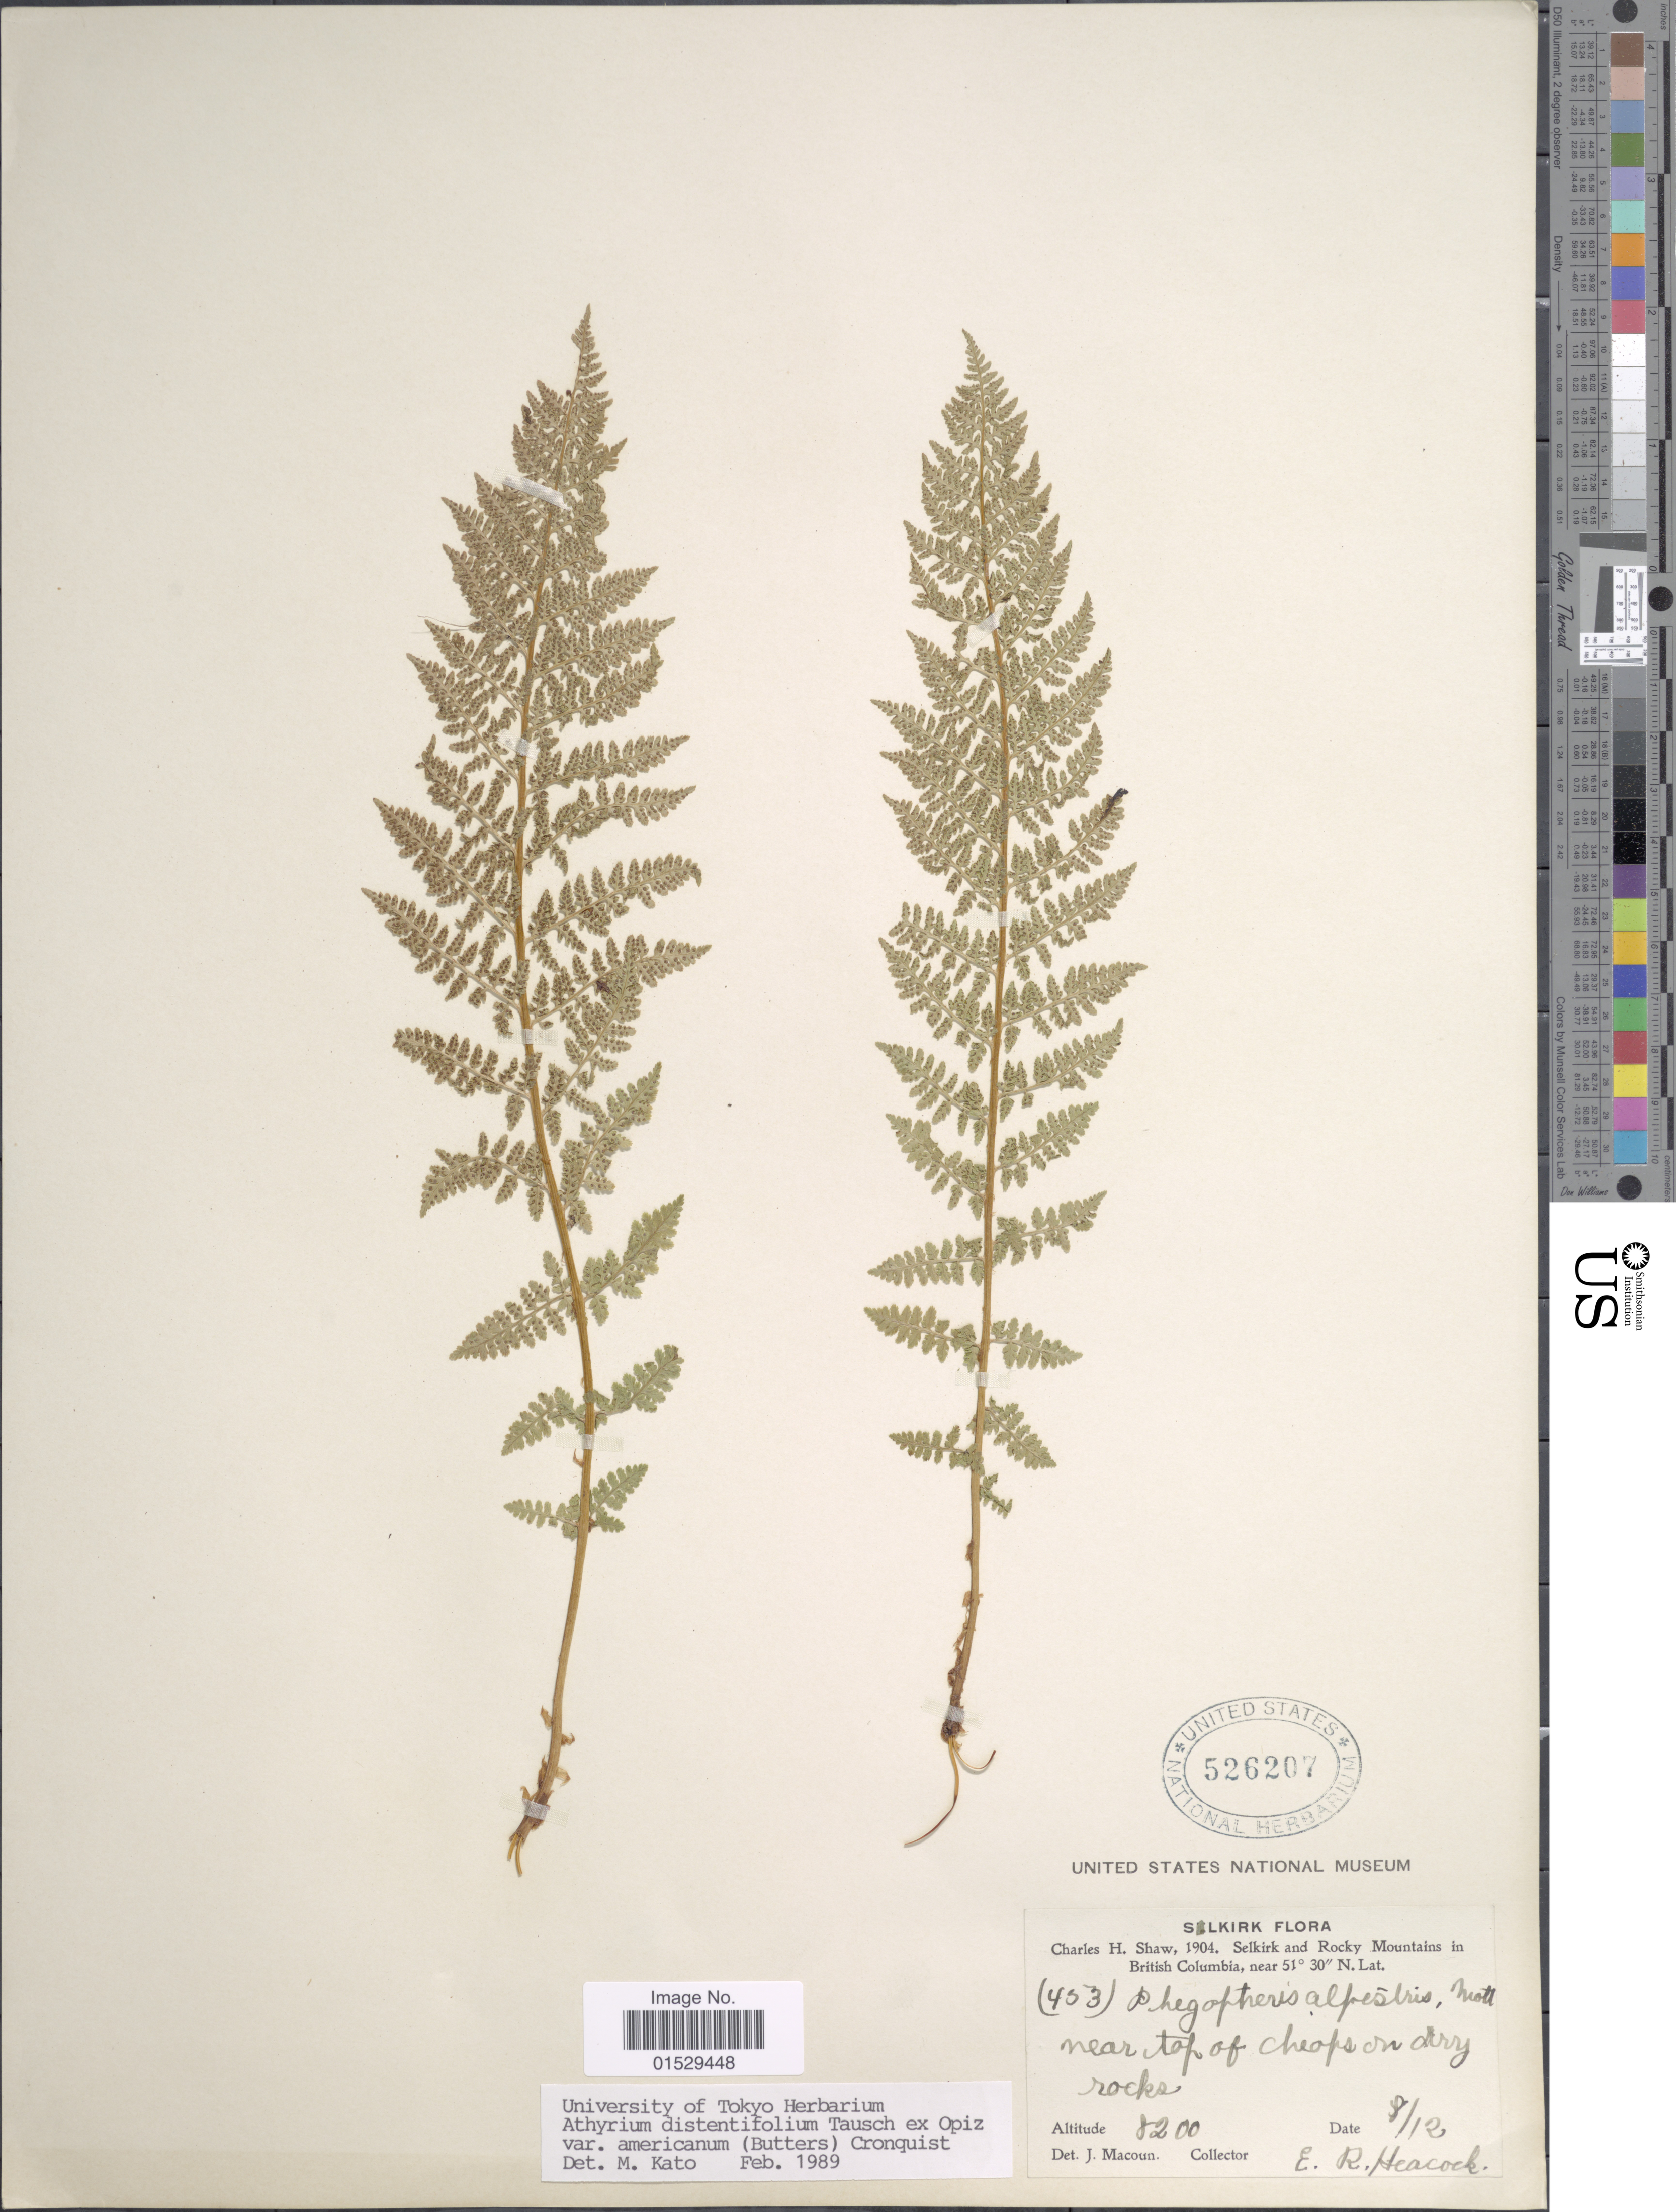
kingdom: Plantae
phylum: Tracheophyta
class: Polypodiopsida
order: Polypodiales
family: Athyriaceae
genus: Athyrium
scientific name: Athyrium distentifolilum subsp. americanum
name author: (Butters) Hultén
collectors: E. Heacock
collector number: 453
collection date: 1904-12-08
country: Canada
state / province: British Columbia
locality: Selkirk and Rocky Mountains in British Colombia, near top of Cheops on dry rocks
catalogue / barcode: US 526207